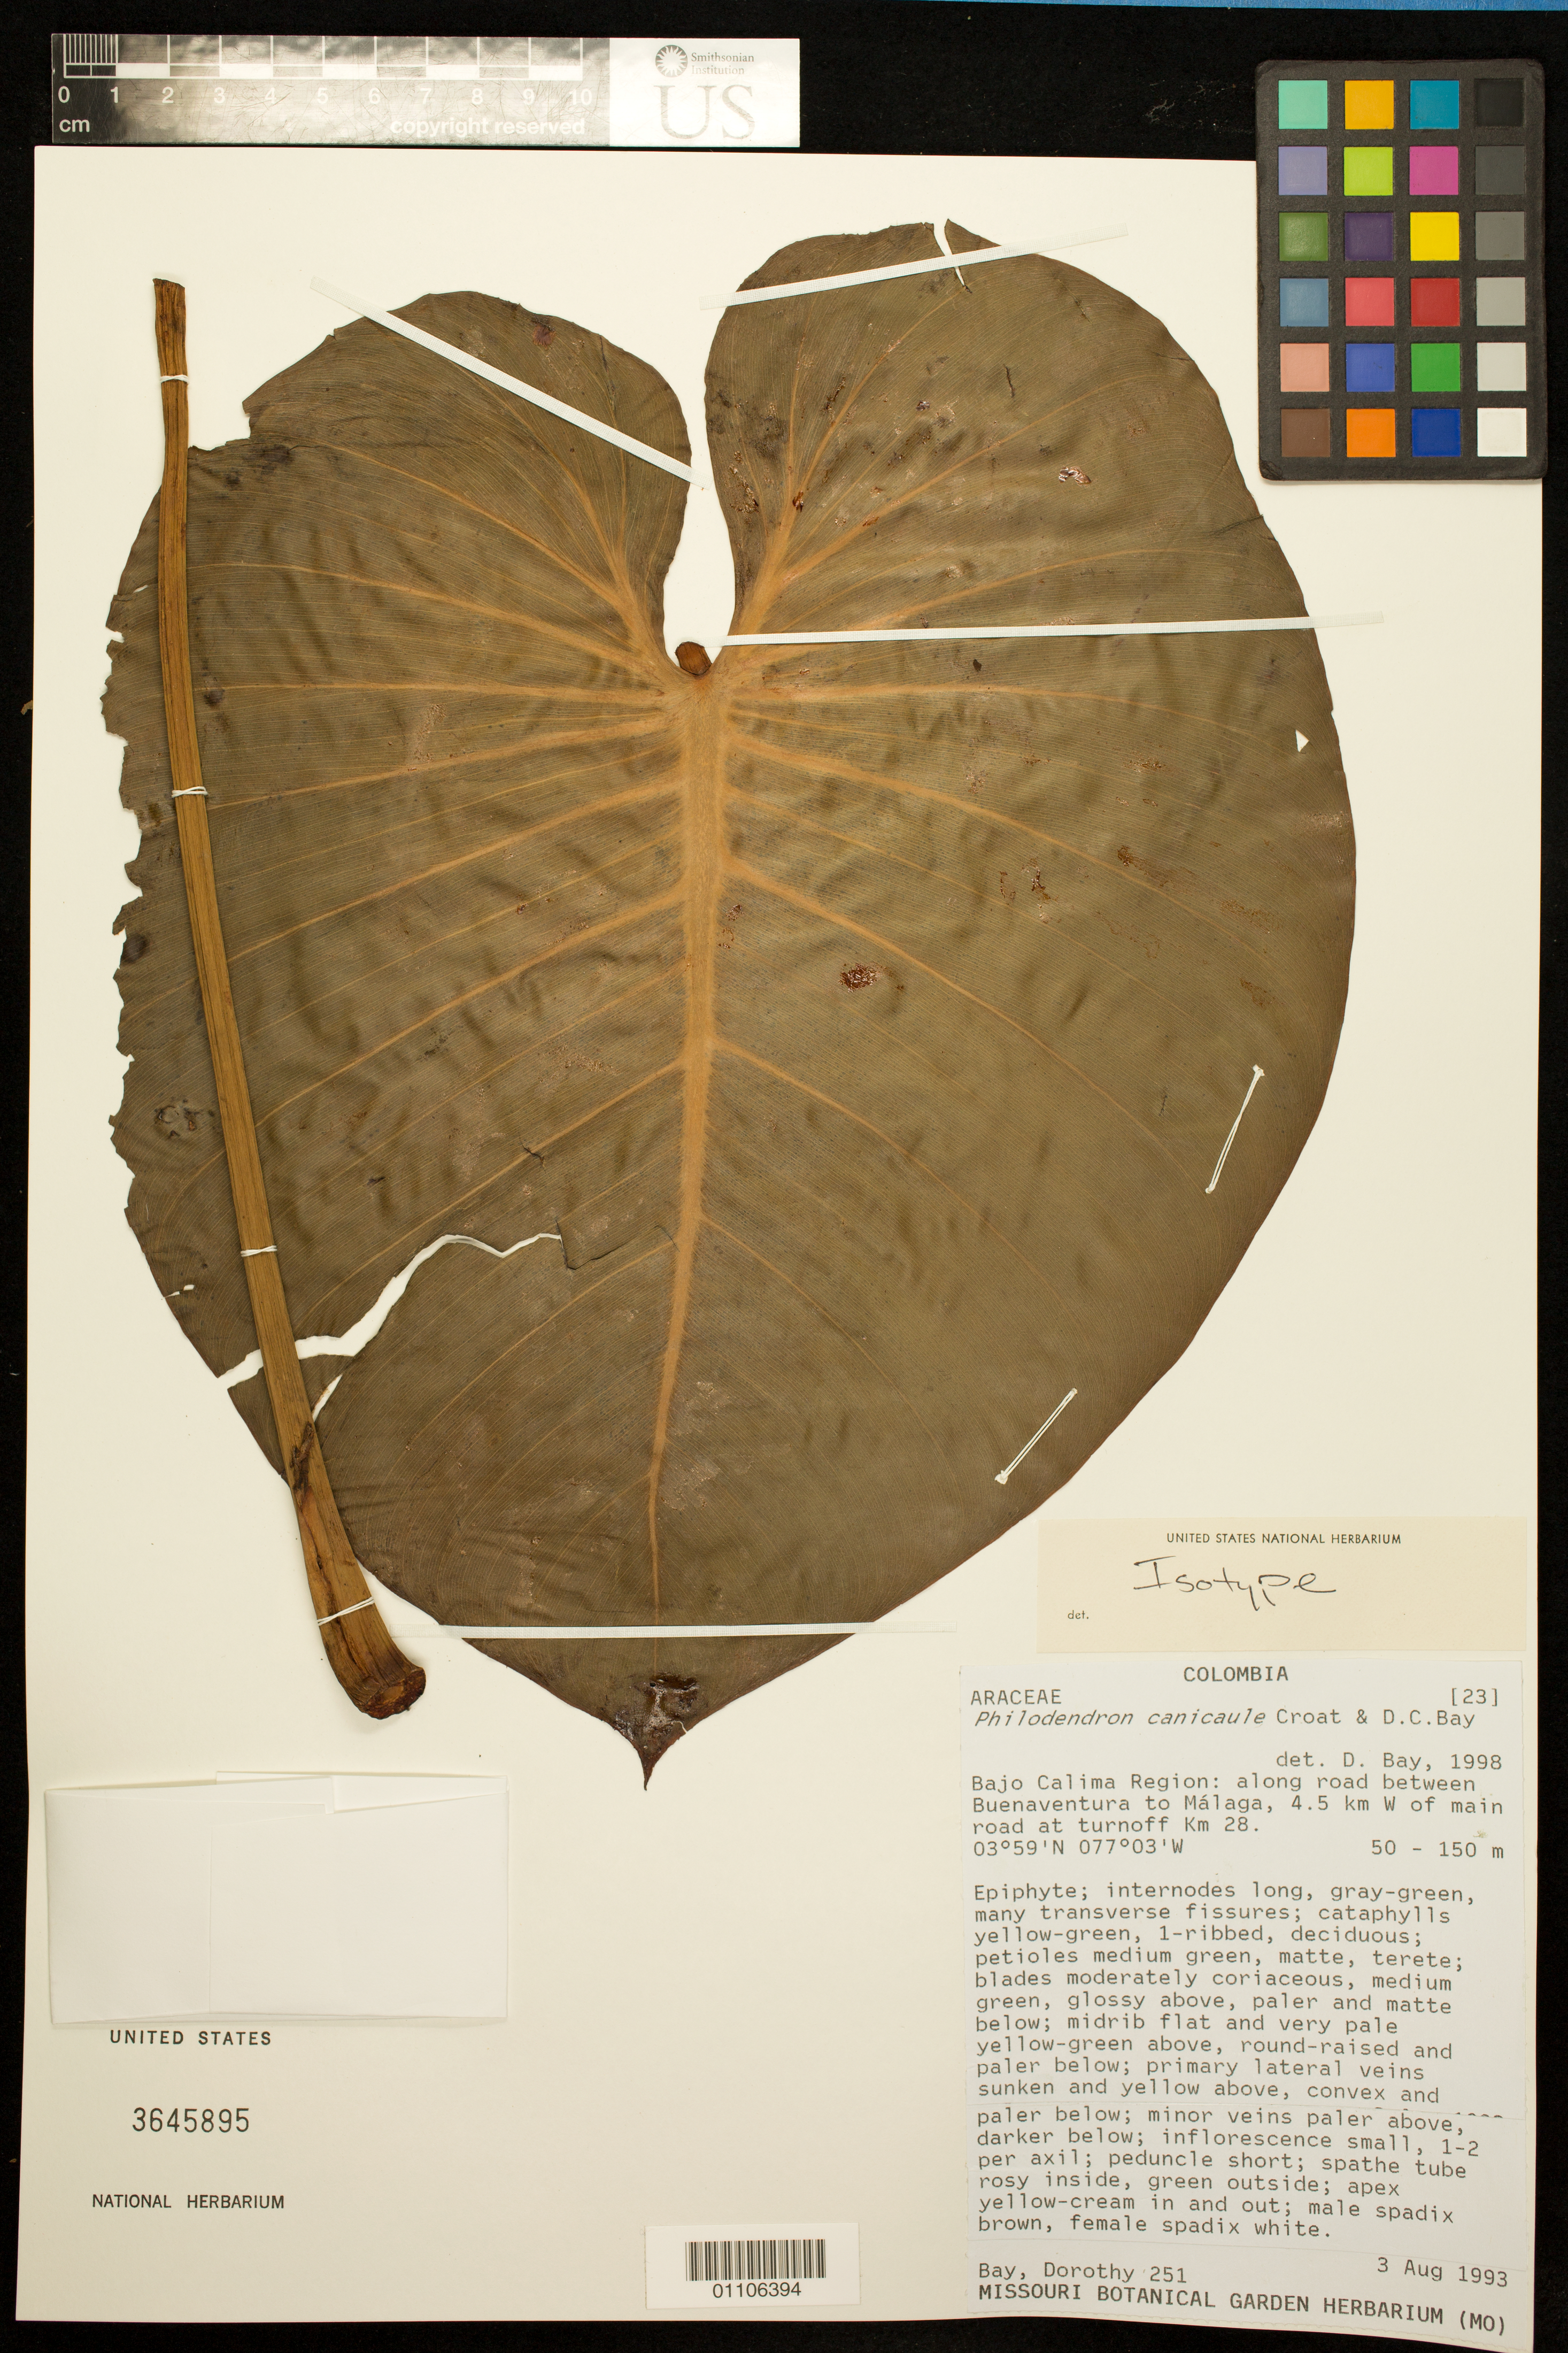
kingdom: Plantae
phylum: Tracheophyta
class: Liliopsida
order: Alismatales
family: Araceae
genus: Philodendron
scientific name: Philodendron canicaule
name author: Croat & D.C. Bay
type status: Isotype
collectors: D. C. Bay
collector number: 251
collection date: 1993-08-03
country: Colombia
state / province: Valle del Cauca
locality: Bajo Calima Region: along road between Buenaventura to Málaga, 4.5 km W of main road at turnoff Km 28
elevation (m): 50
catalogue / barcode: US 3645895